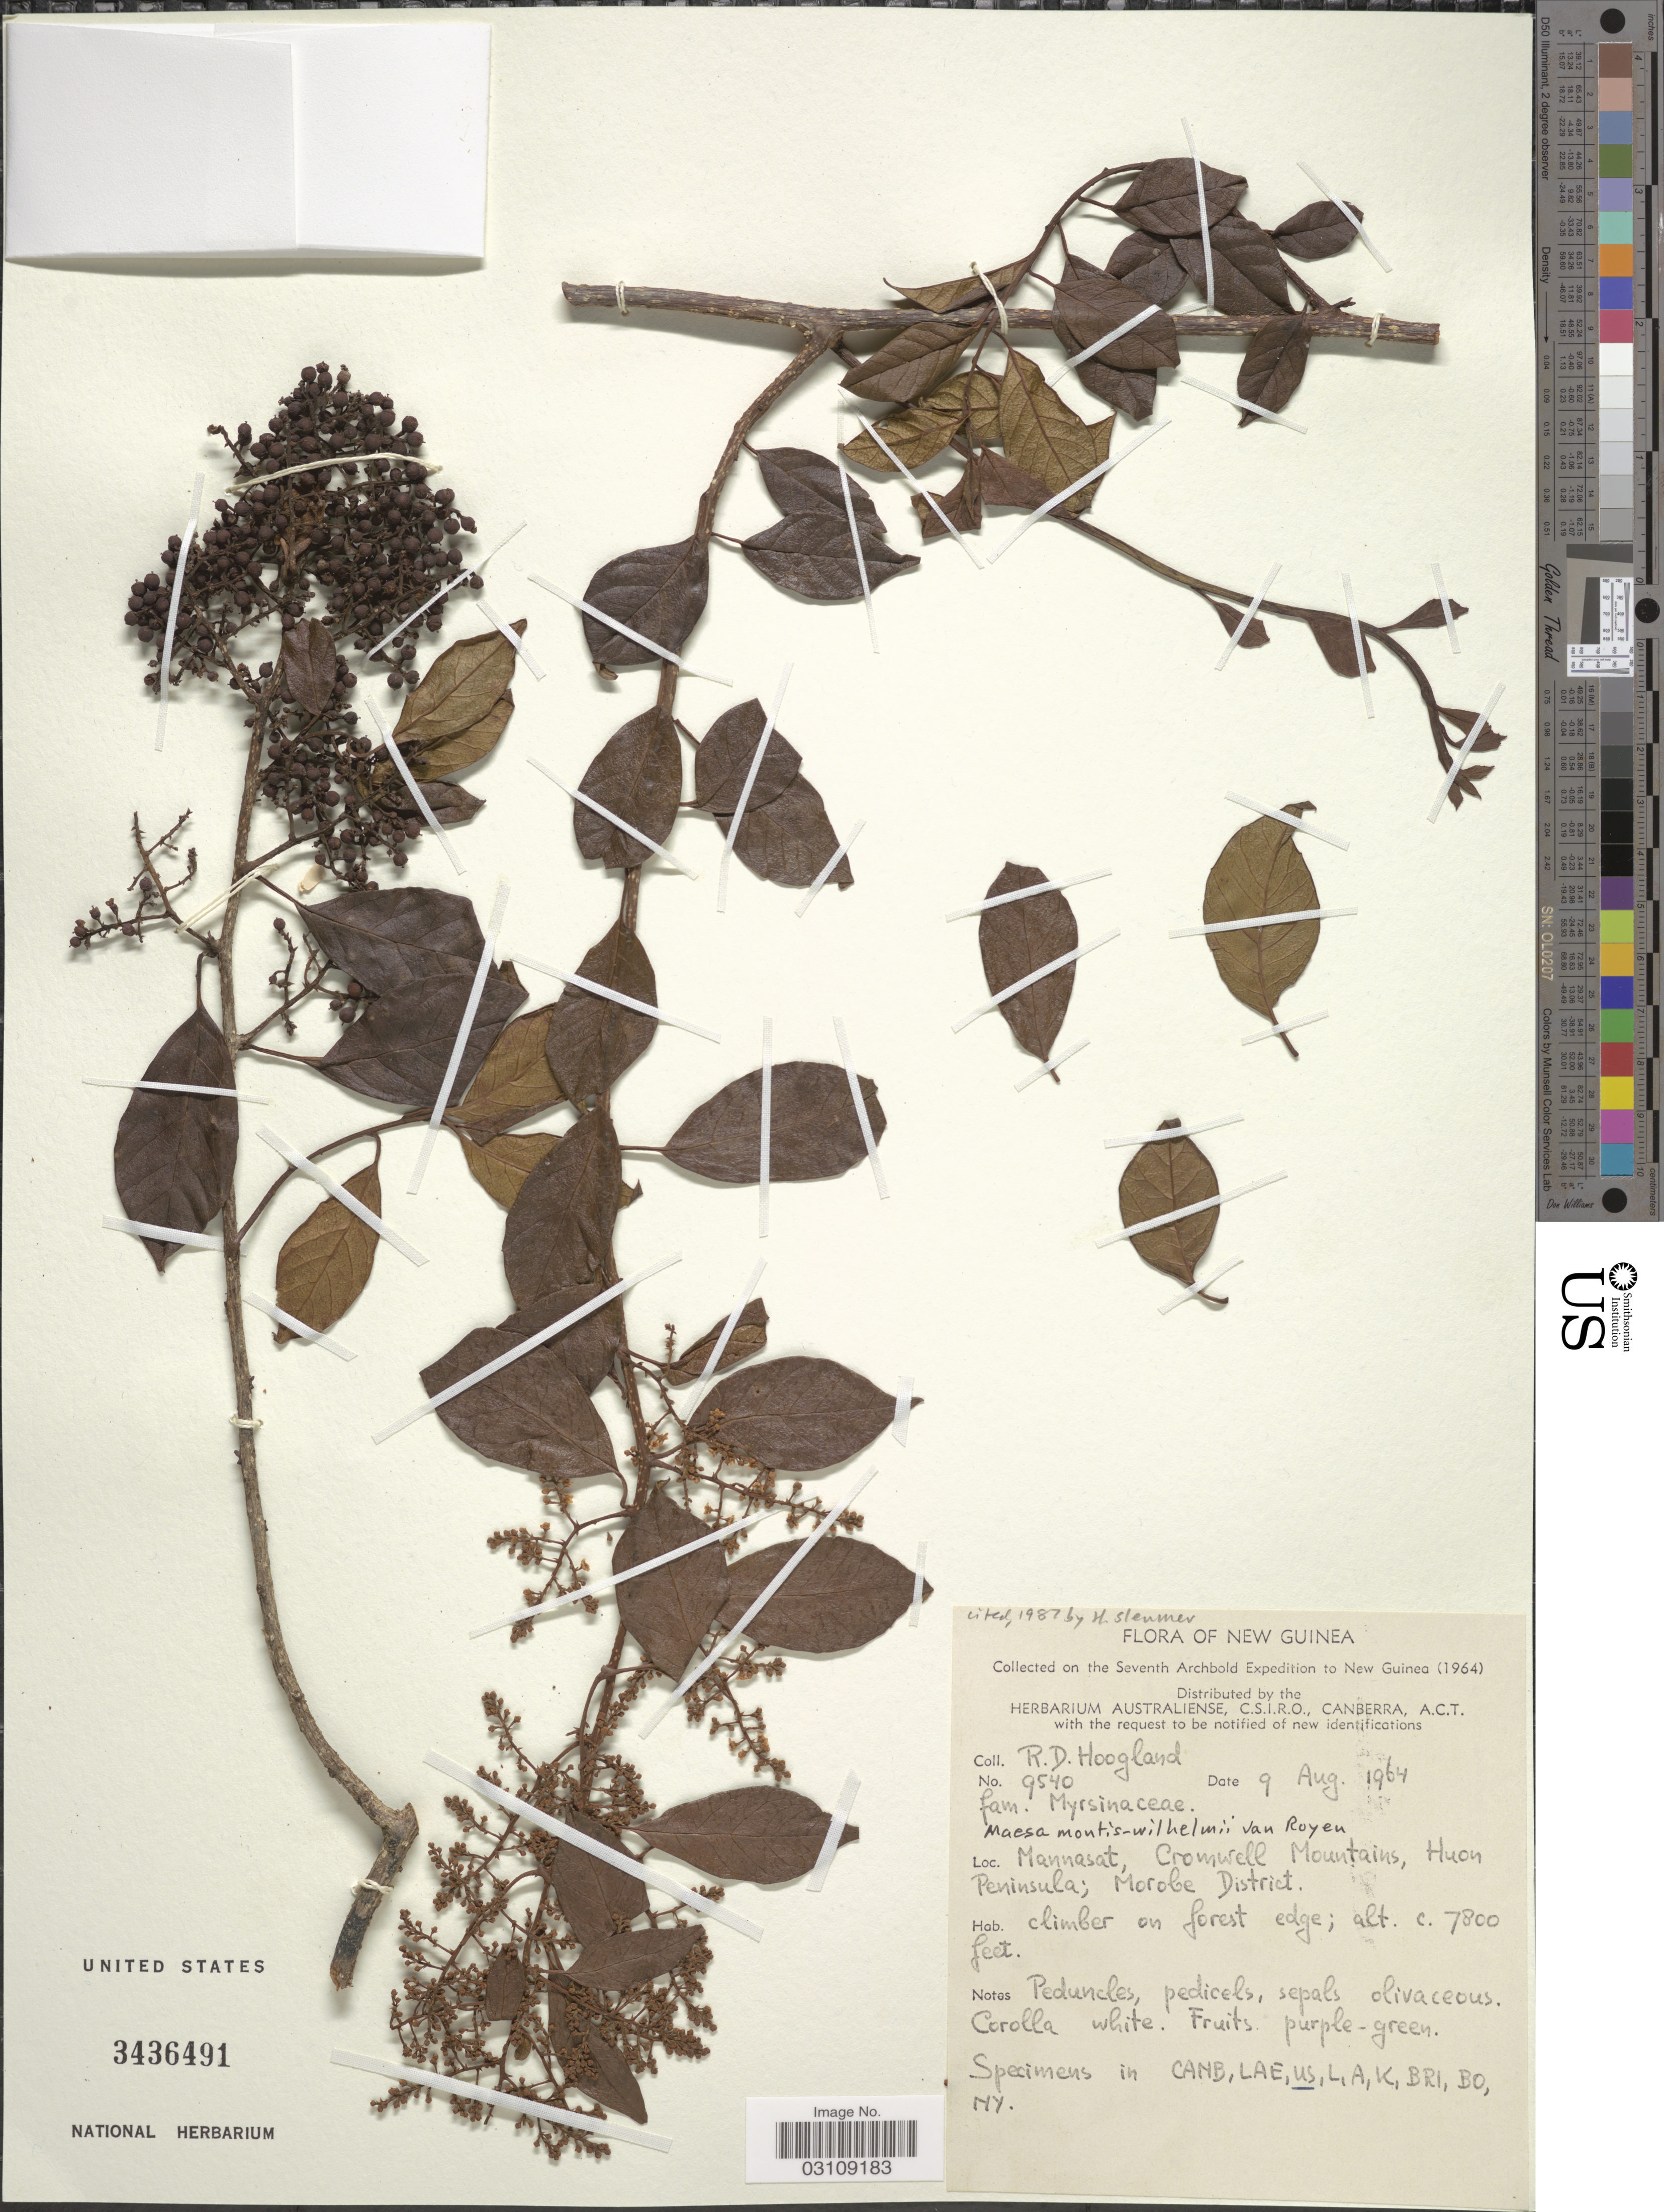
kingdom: Plantae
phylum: Tracheophyta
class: Magnoliopsida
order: Ericales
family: Primulaceae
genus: Maesa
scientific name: Maesa montis-wilhelmi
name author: P. Royen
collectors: R. D. Hoogland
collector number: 9540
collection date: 1964-08-09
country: Papua New Guinea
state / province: Morobe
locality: New Guinea. Mannasat, Cromwell Mountains, Huon Peninsula, Morobe District.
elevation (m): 2377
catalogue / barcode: US 3436491